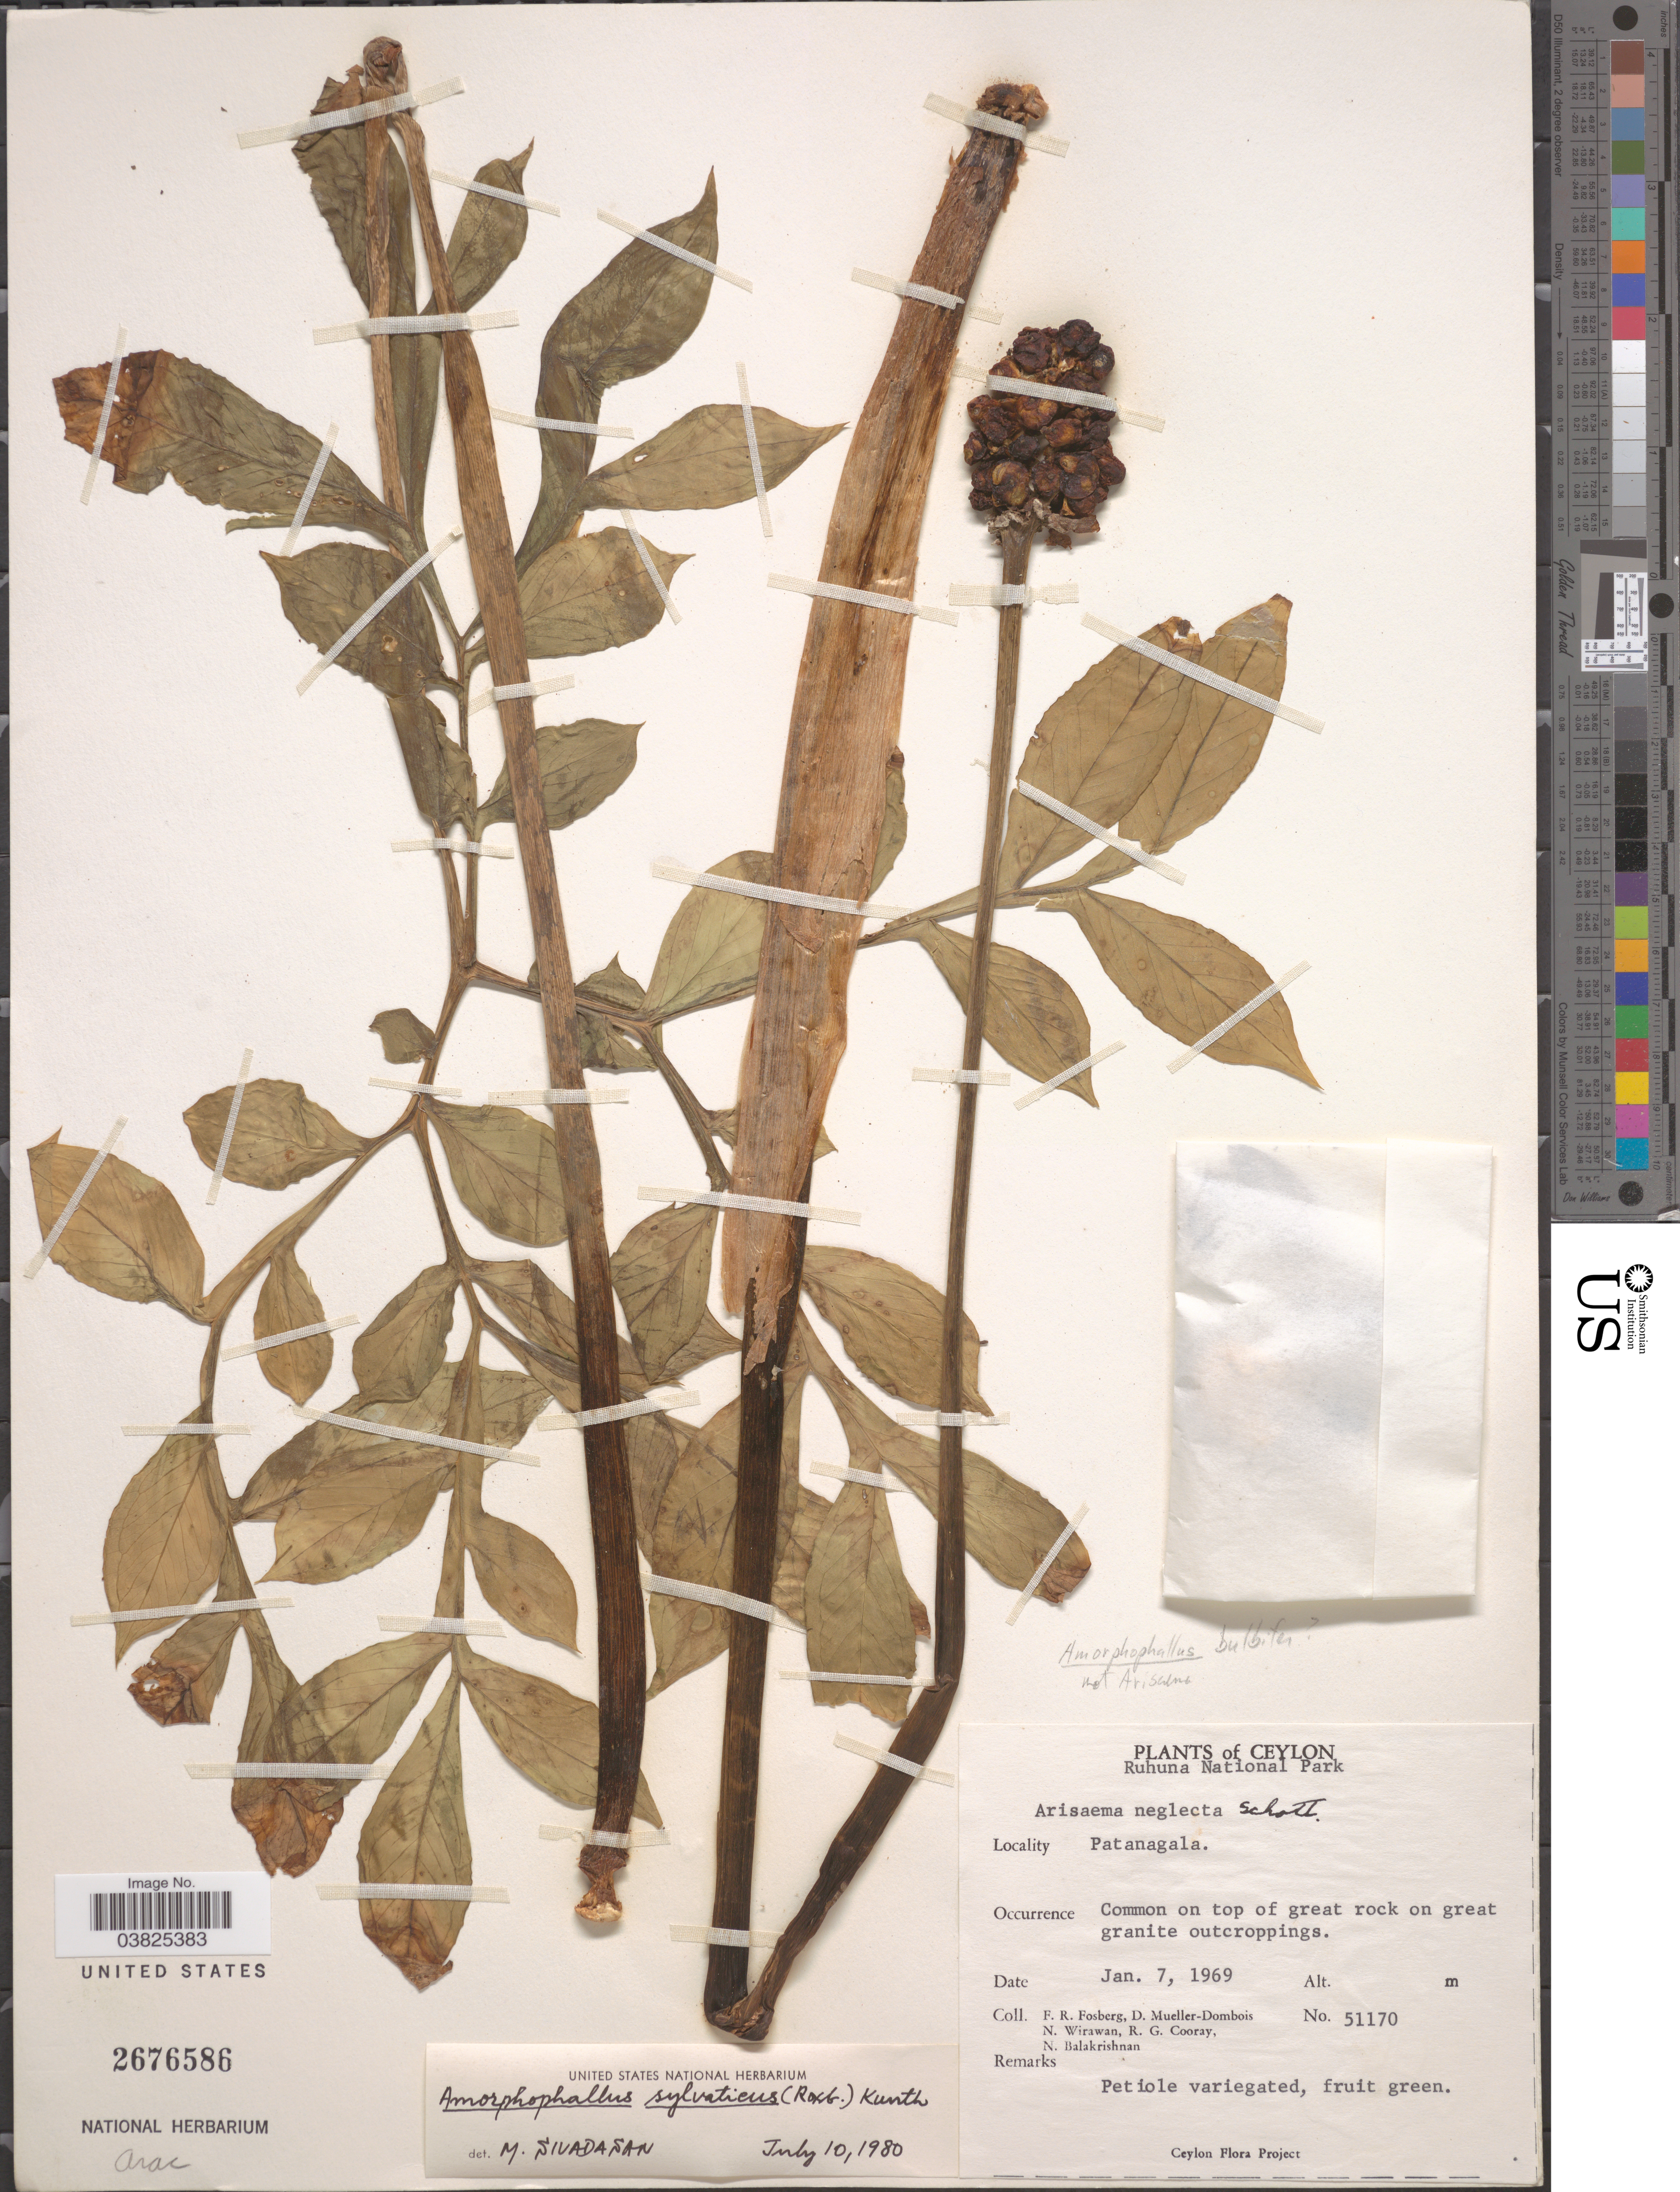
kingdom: Plantae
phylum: Tracheophyta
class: Liliopsida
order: Alismatales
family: Araceae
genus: Amorphophallus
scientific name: Amorphophallus sylvaticus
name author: (Roxb.) Kunth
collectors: F. R. Fosberg, D. Mueller-Dombois, N. Wirawan, R. Cooray & N. Balakrishnan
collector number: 51170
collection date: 1969-01-07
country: Sri Lanka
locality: Ceylon. Patanagala.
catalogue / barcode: US 2676586